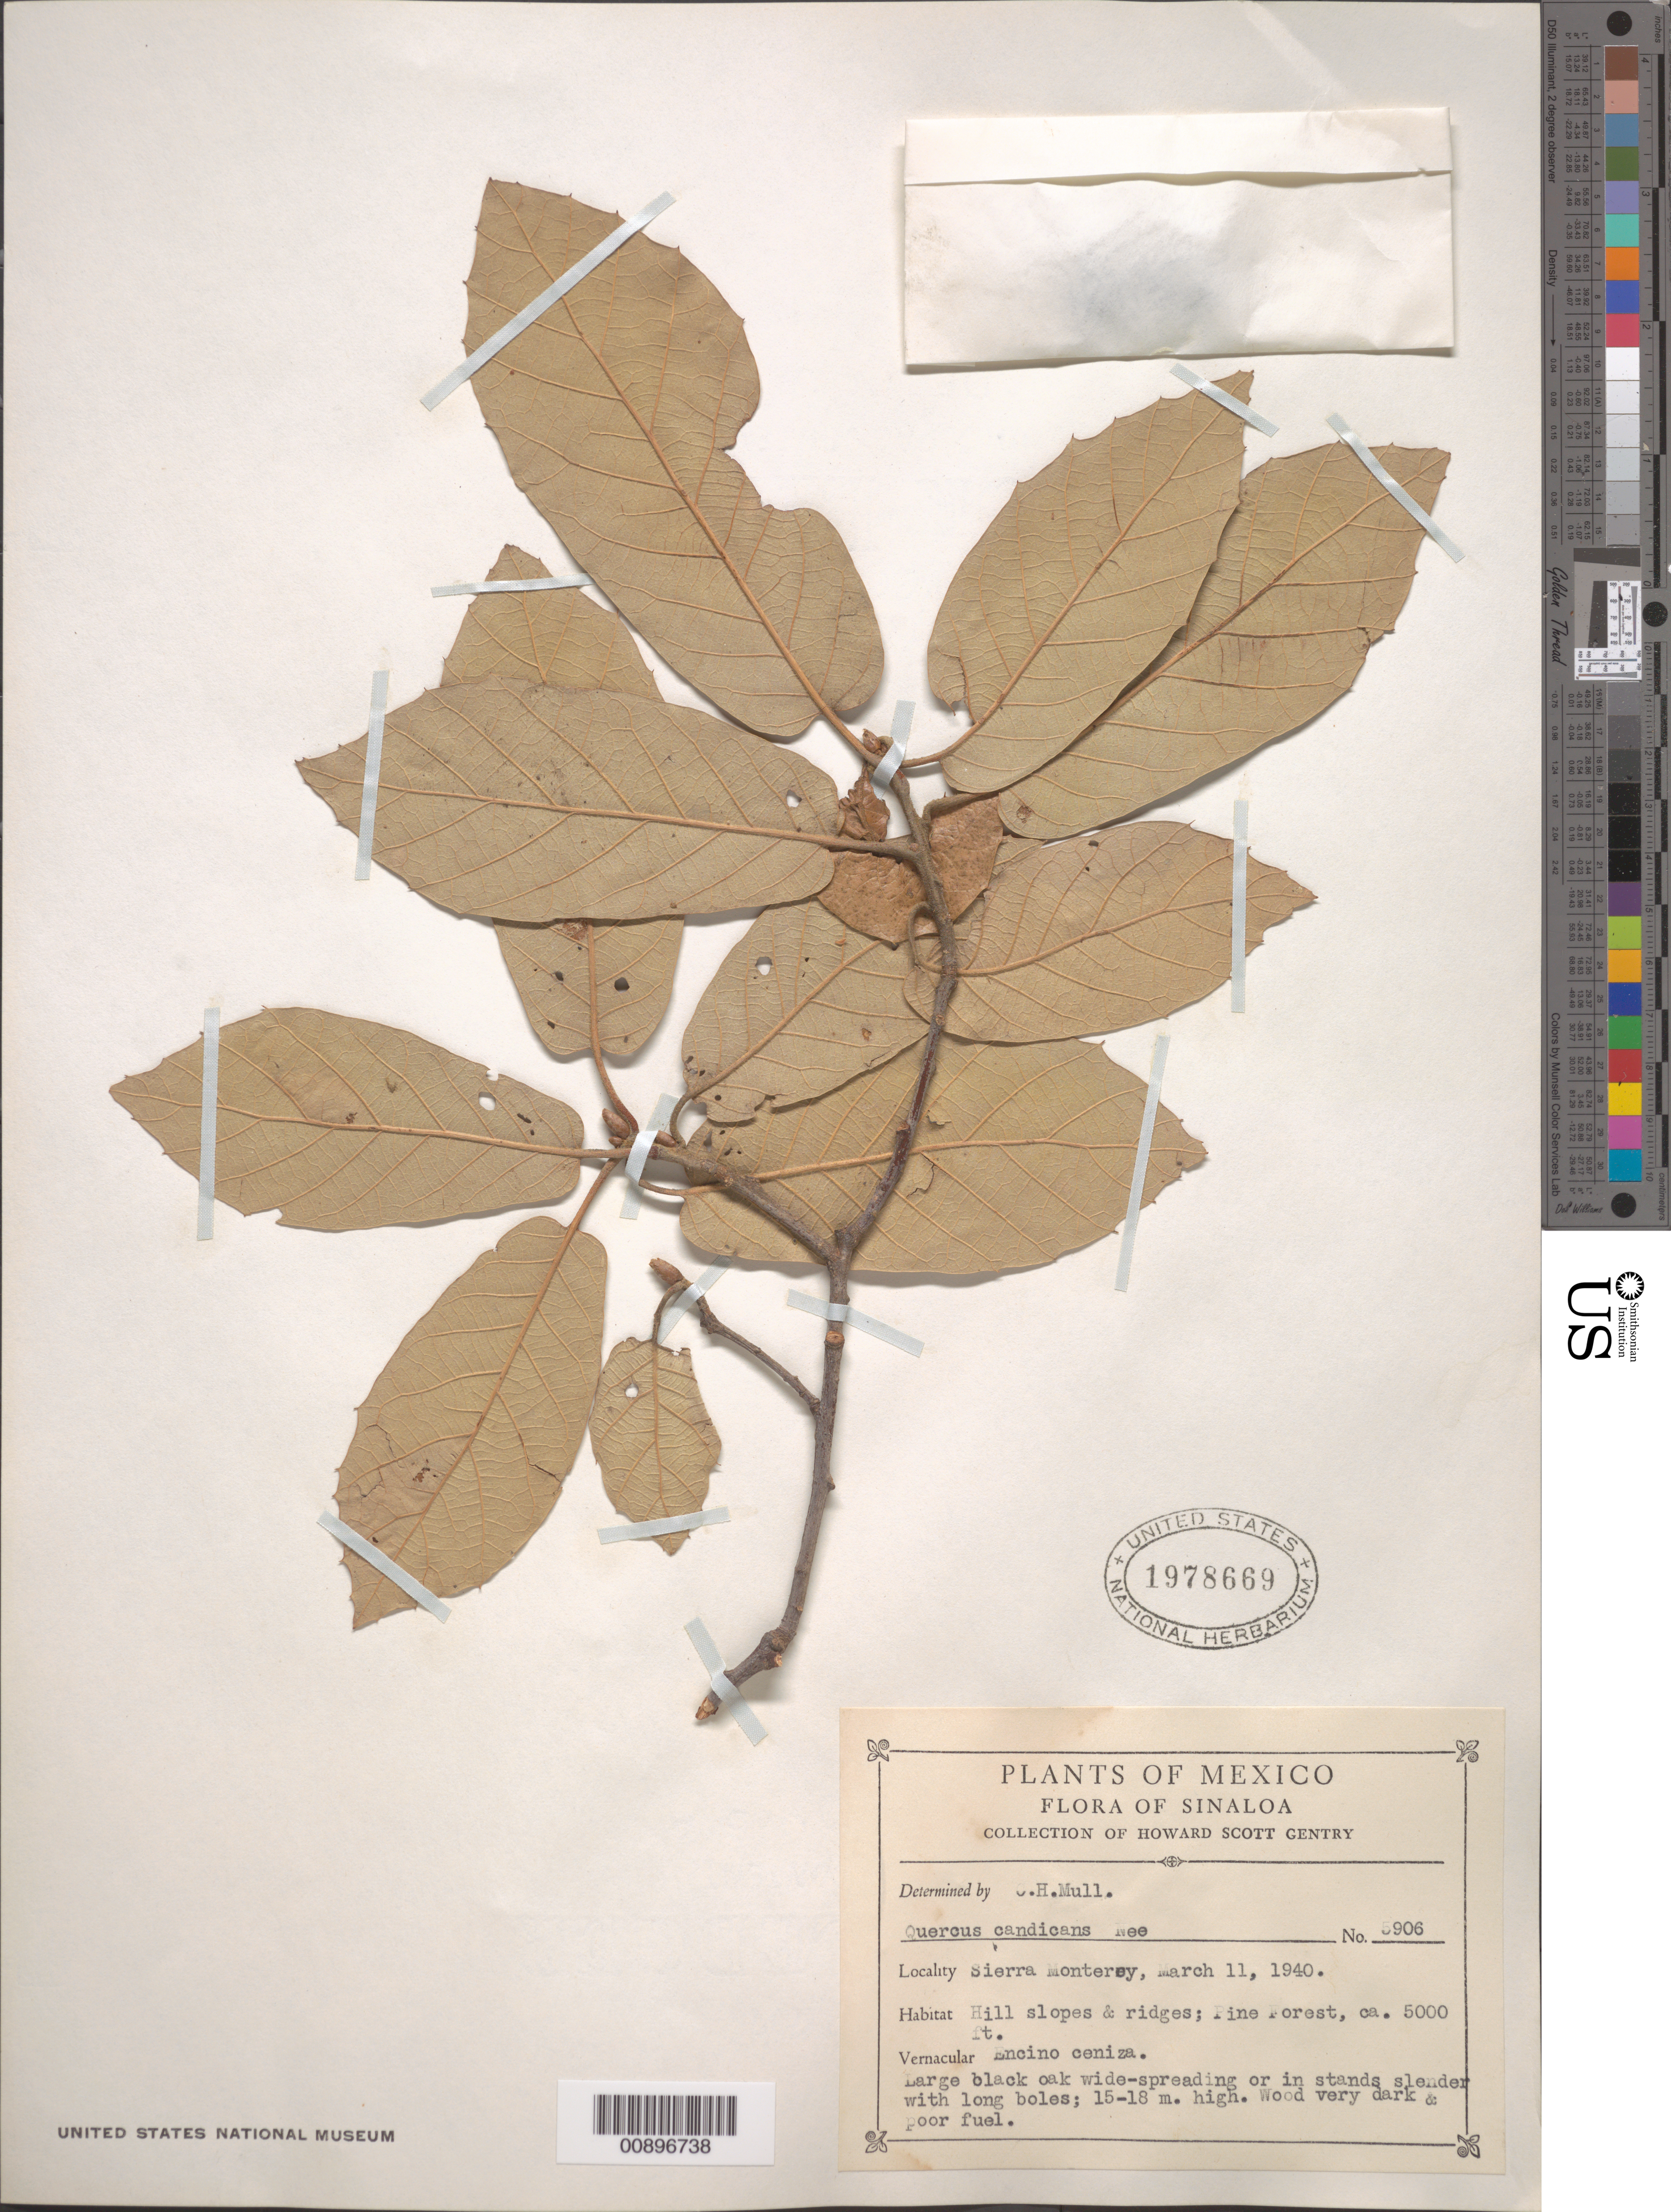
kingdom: Plantae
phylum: Tracheophyta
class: Magnoliopsida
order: Fagales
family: Fagaceae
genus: Quercus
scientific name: Quercus candicans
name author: Née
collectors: H. S. Gentry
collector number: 5906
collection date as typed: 11 Mar 1940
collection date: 1940-03-11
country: Mexico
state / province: Sinaloa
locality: Sierra Monterrey, Sinaloa.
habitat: Hill slopes & ridges; Pine Forest.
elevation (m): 1524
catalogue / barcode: US 1978669